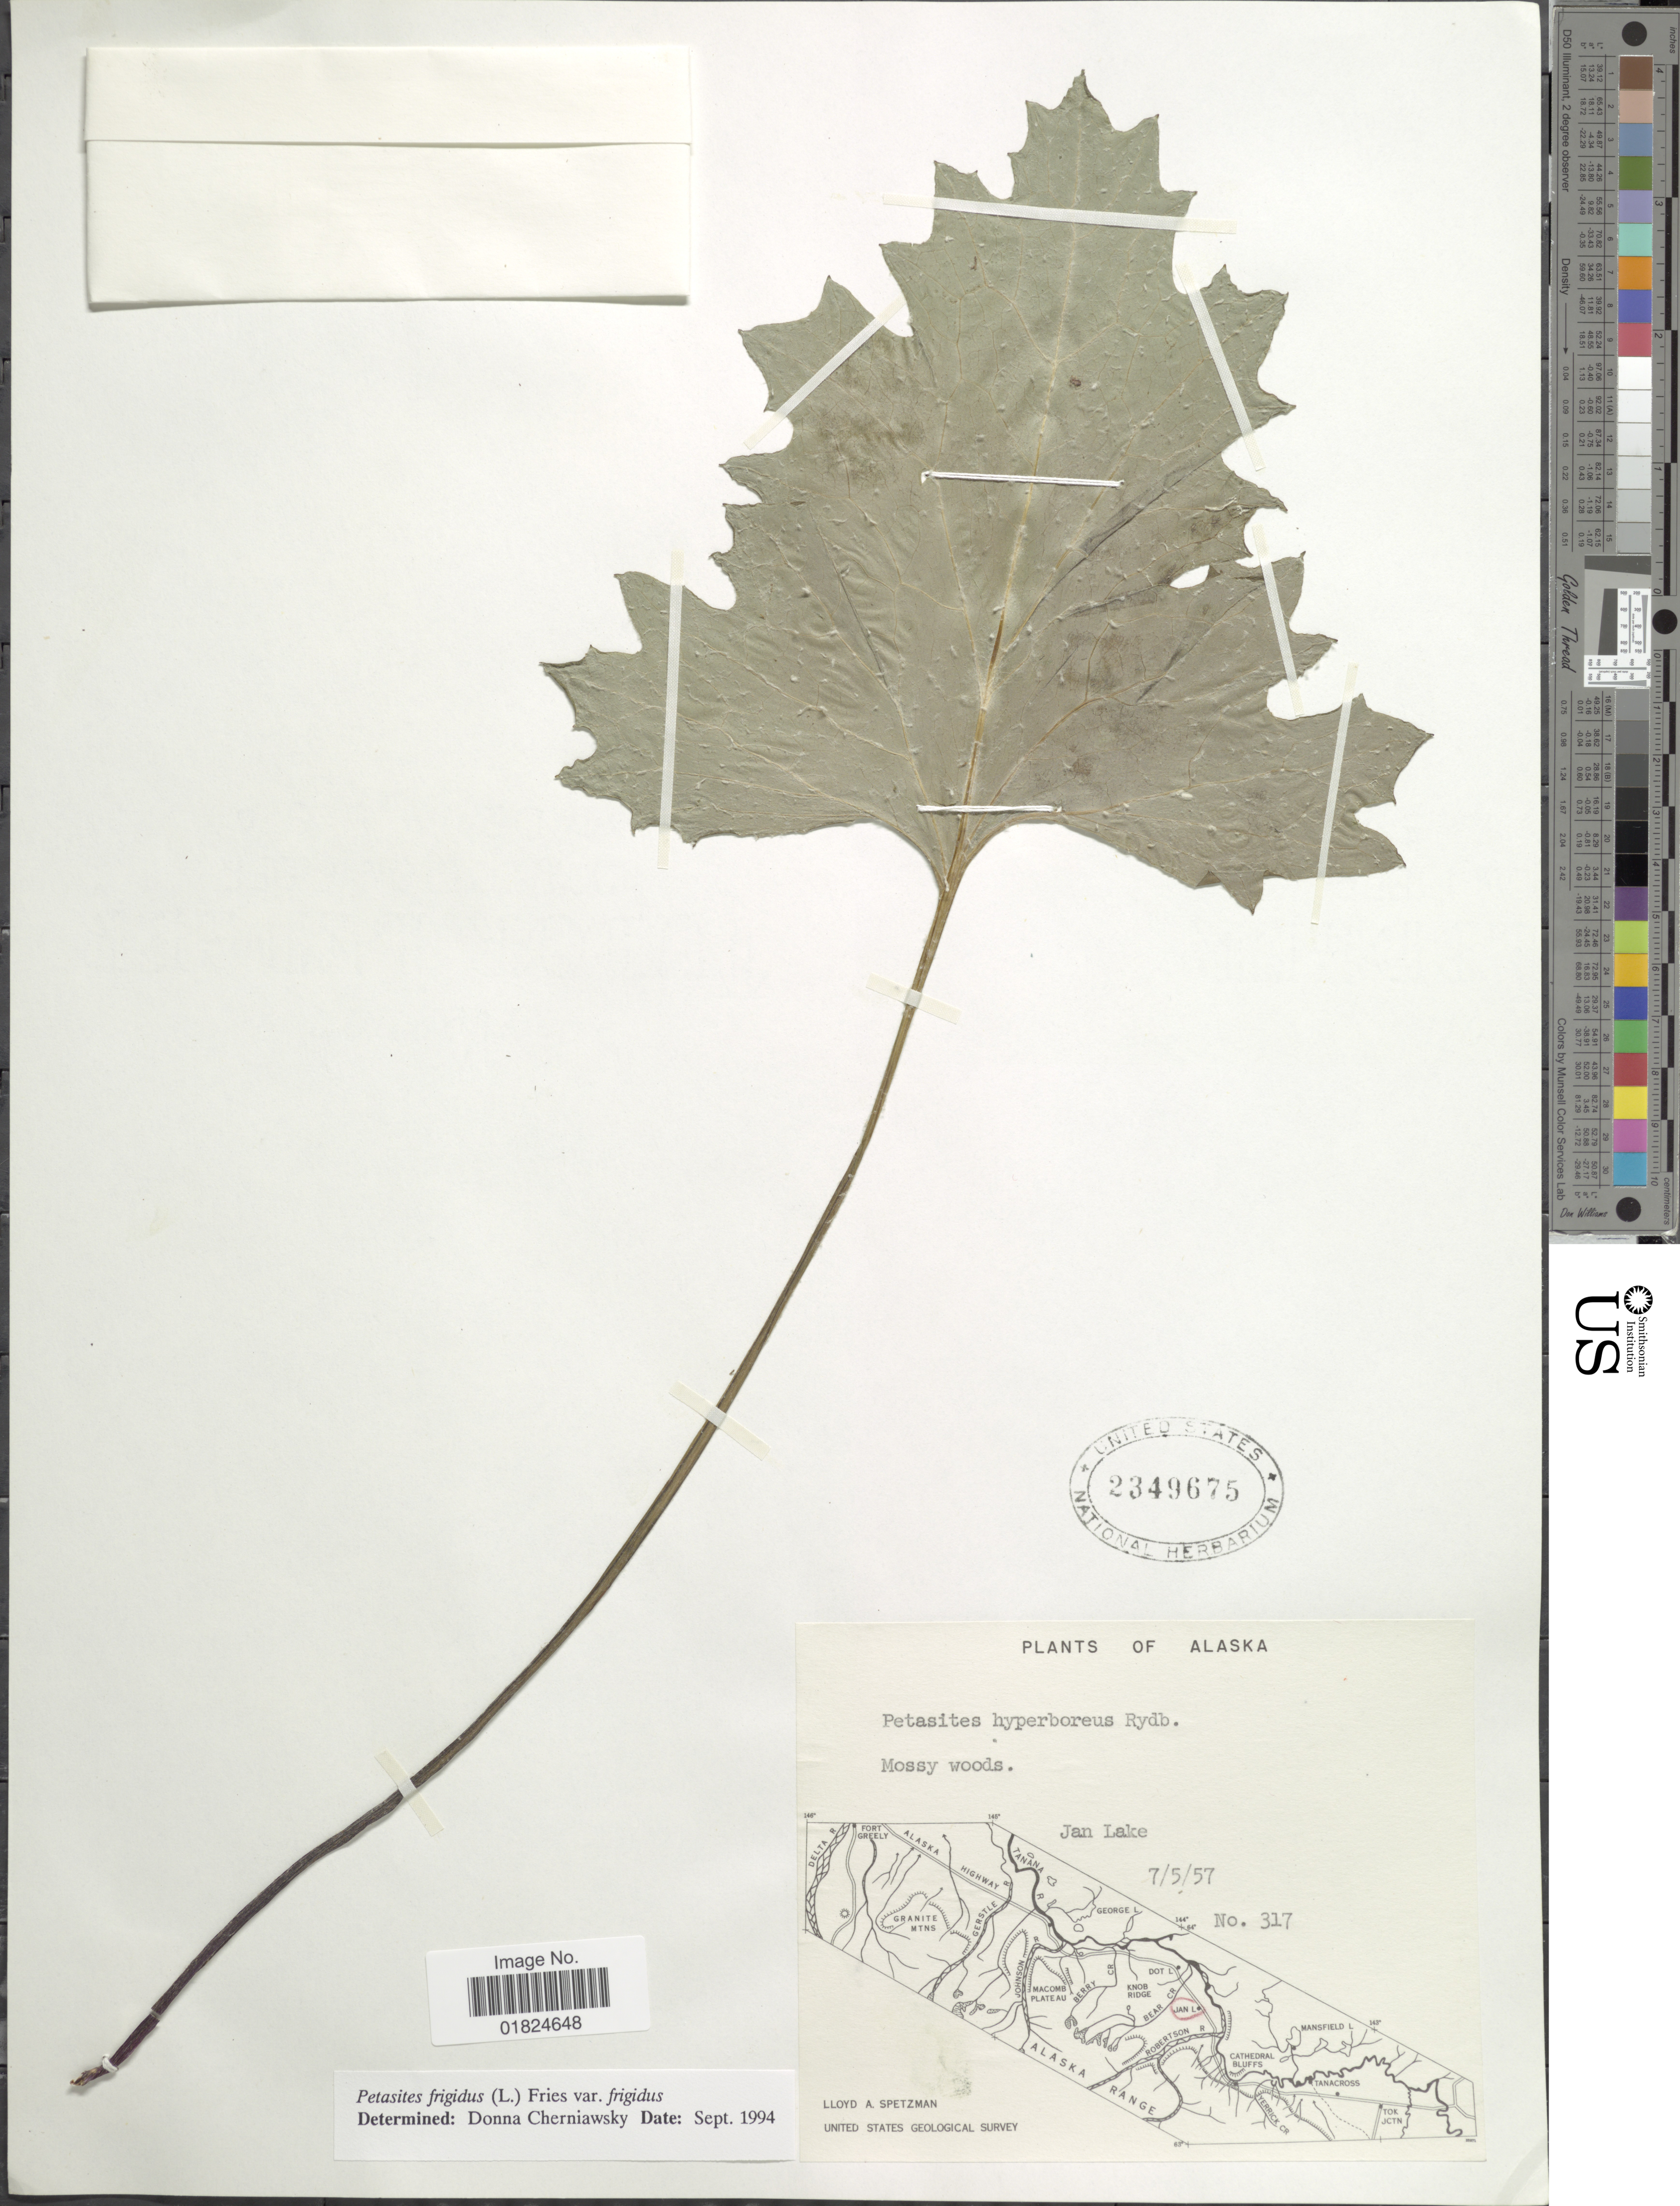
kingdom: Plantae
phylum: Tracheophyta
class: Magnoliopsida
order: Asterales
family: Asteraceae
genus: Petasites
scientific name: Petasites frigidus var. frigidus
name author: (L.) Fr.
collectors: L. Spetzman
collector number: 317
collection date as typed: Transcribed d/m/y: 5/7/57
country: United States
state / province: Alaska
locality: Alaska. Jan Lake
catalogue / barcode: US 2349675